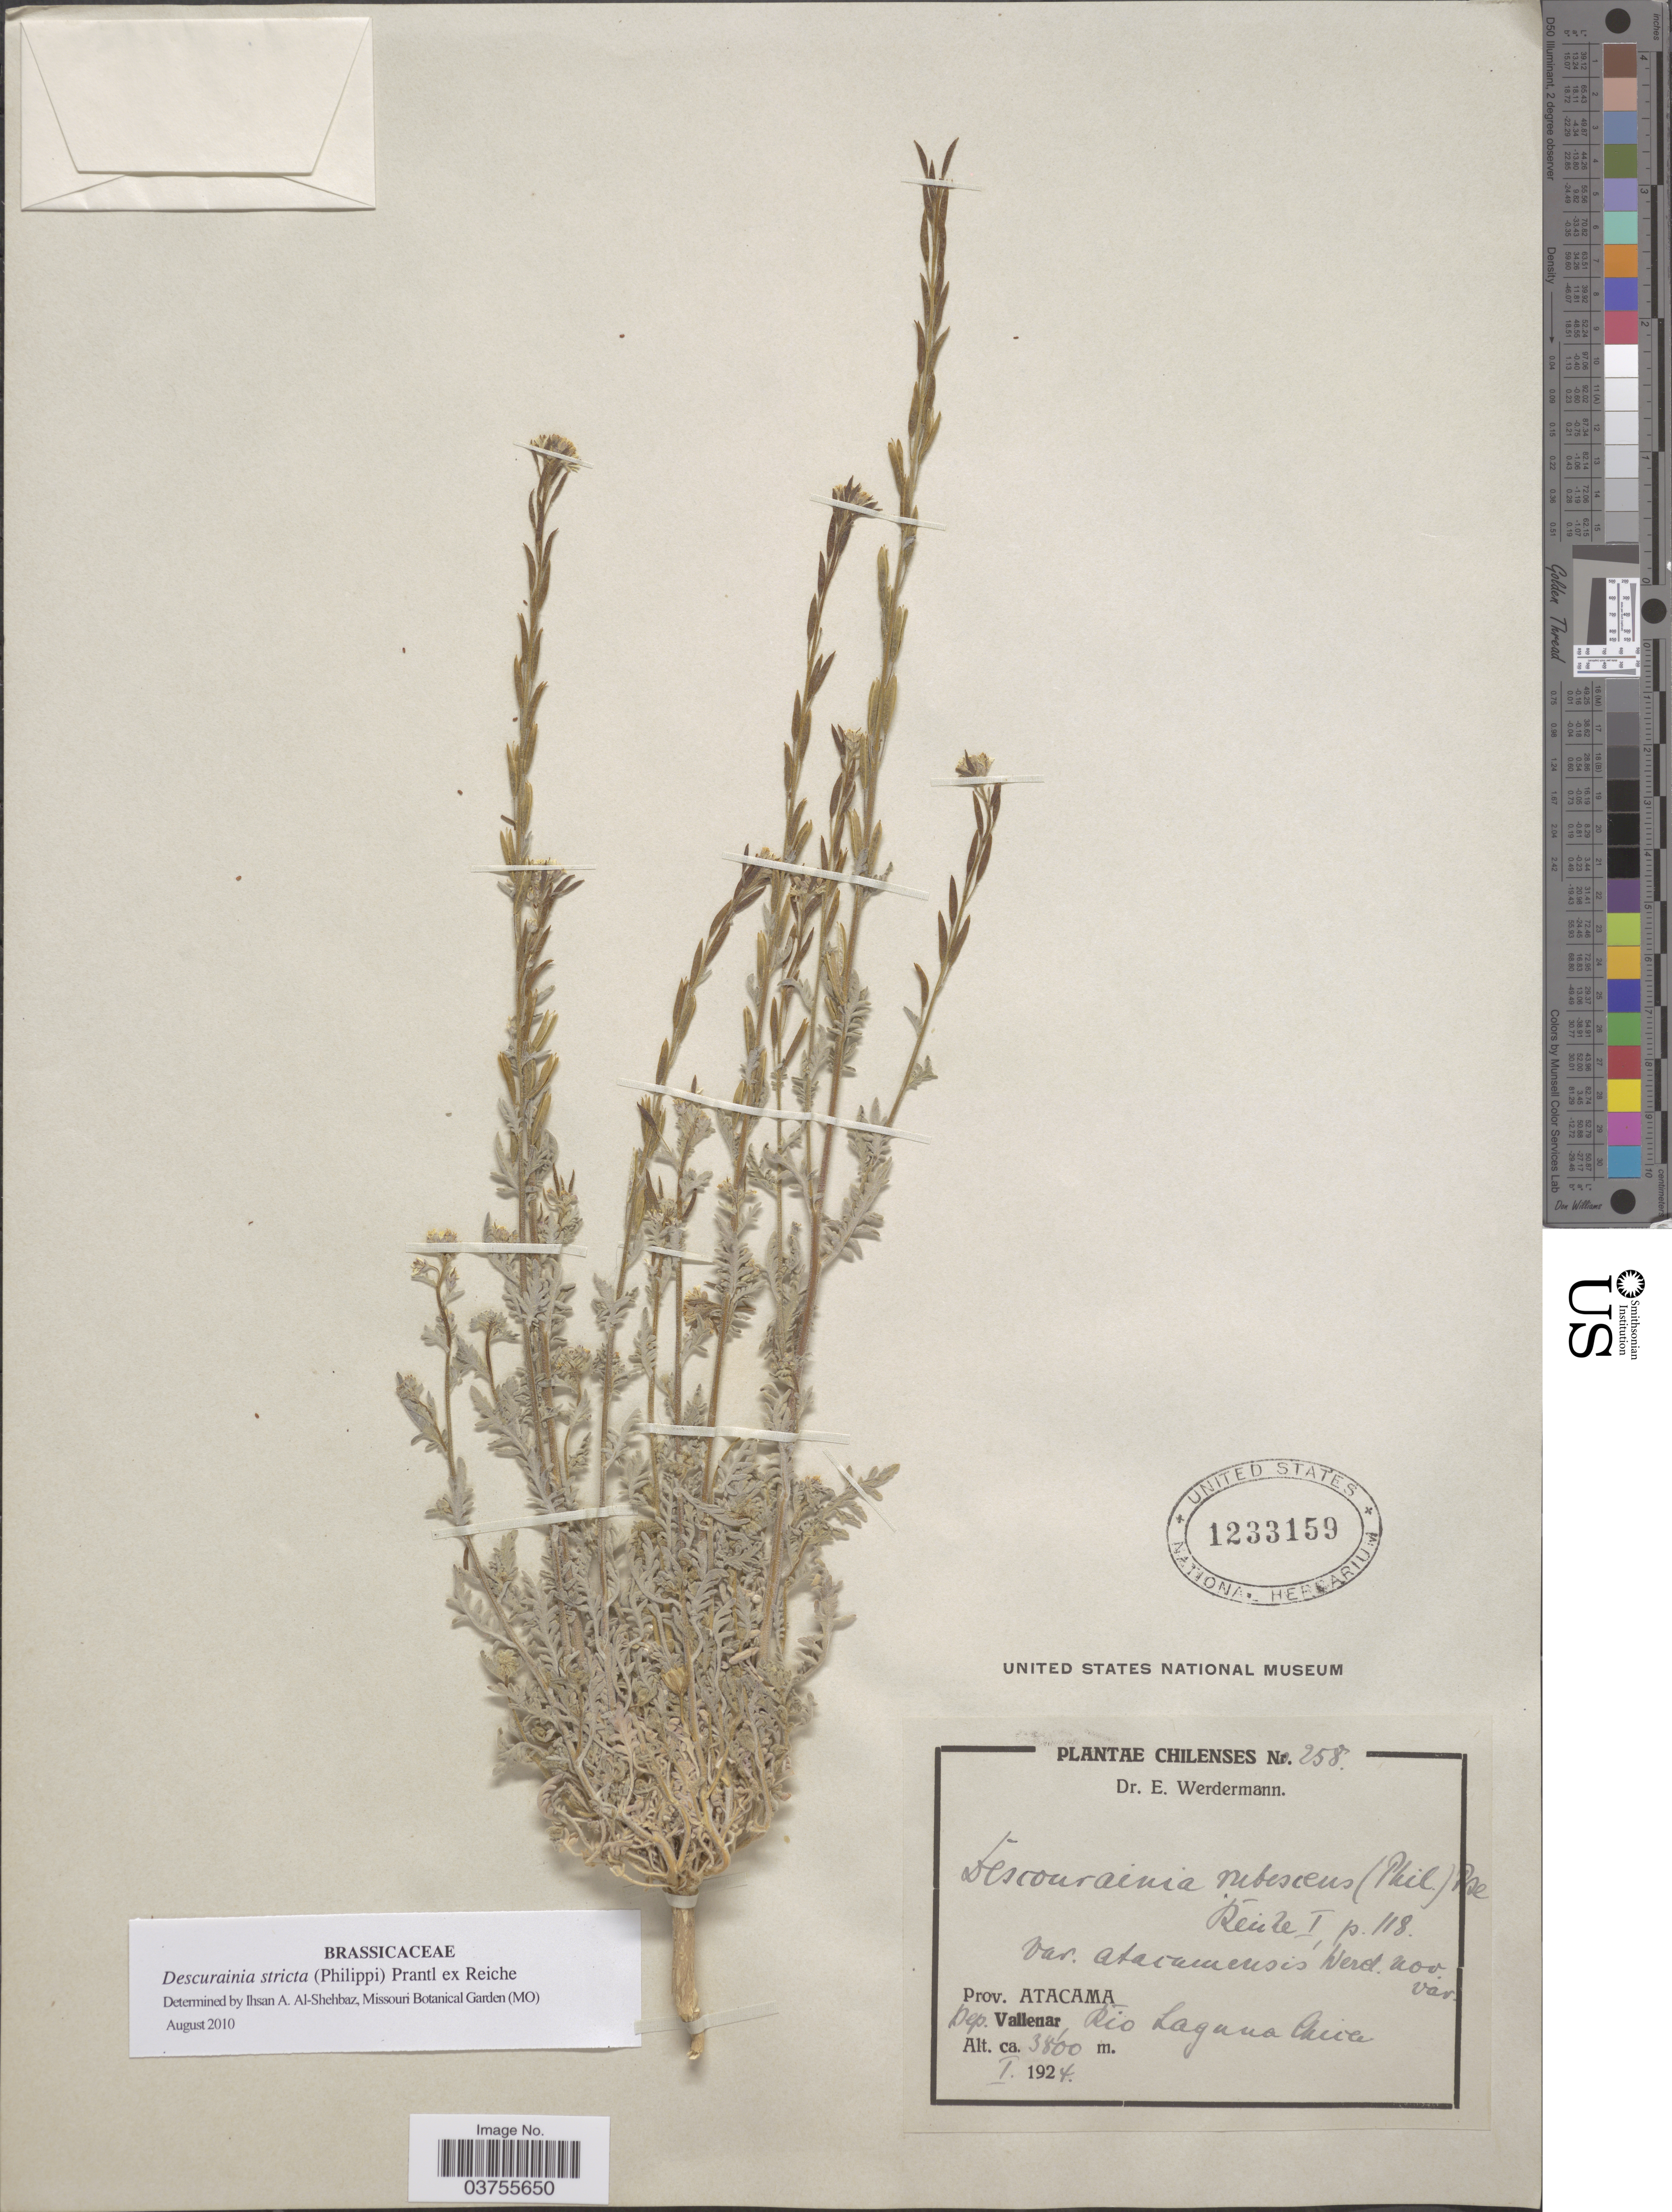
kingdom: Plantae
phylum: Tracheophyta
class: Magnoliopsida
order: Brassicales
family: Brassicaceae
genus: Descurainia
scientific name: Descurainia stricta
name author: (Phil. & C.A. Mey.) Prantl ex Reiche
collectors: E. Werdermann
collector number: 258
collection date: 1924-01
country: Chile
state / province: Atacama (III)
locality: Dep. Vallenar, Rio Laguna Chica.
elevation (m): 3800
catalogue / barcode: US 1233159